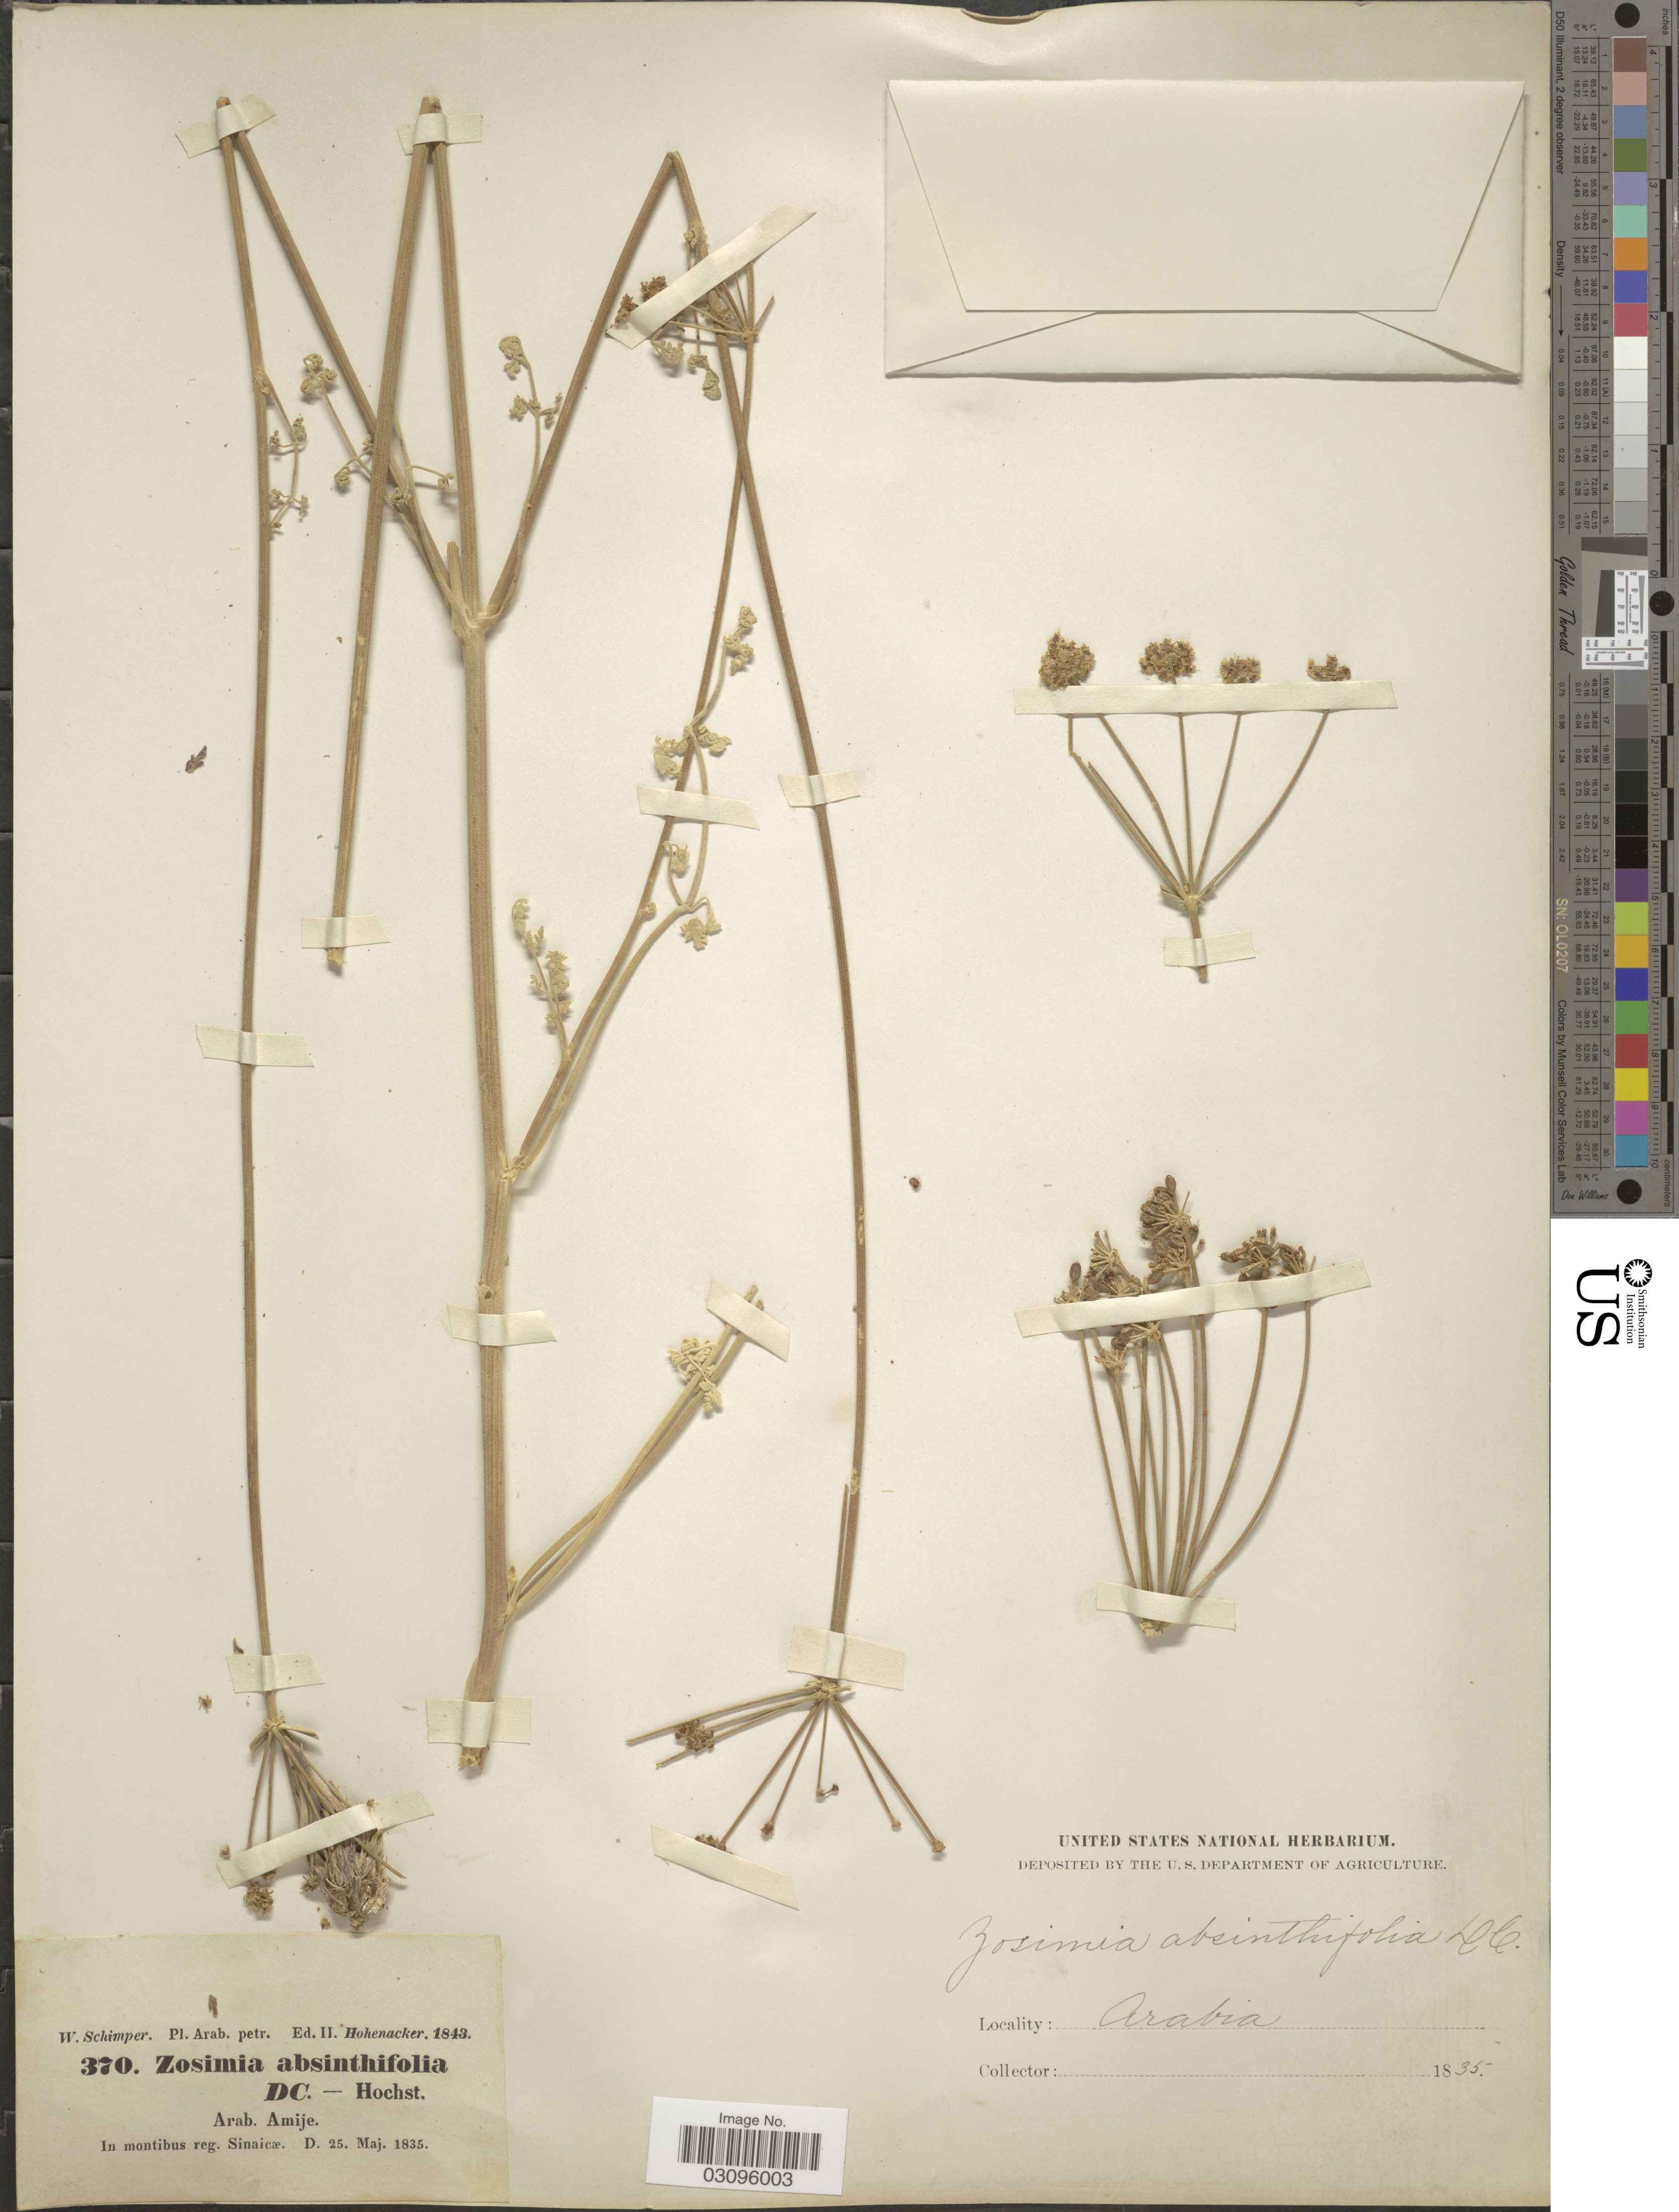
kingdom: Plantae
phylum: Tracheophyta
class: Magnoliopsida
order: Apiales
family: Apiaceae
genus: Zosima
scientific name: Zosima absinthifolia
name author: (Vent.) Link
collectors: W. Schimper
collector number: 370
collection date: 1835-05-25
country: Egypt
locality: Arab. petr. Arab. Amije. In montibus reg. Sinaicæ. Arabia.